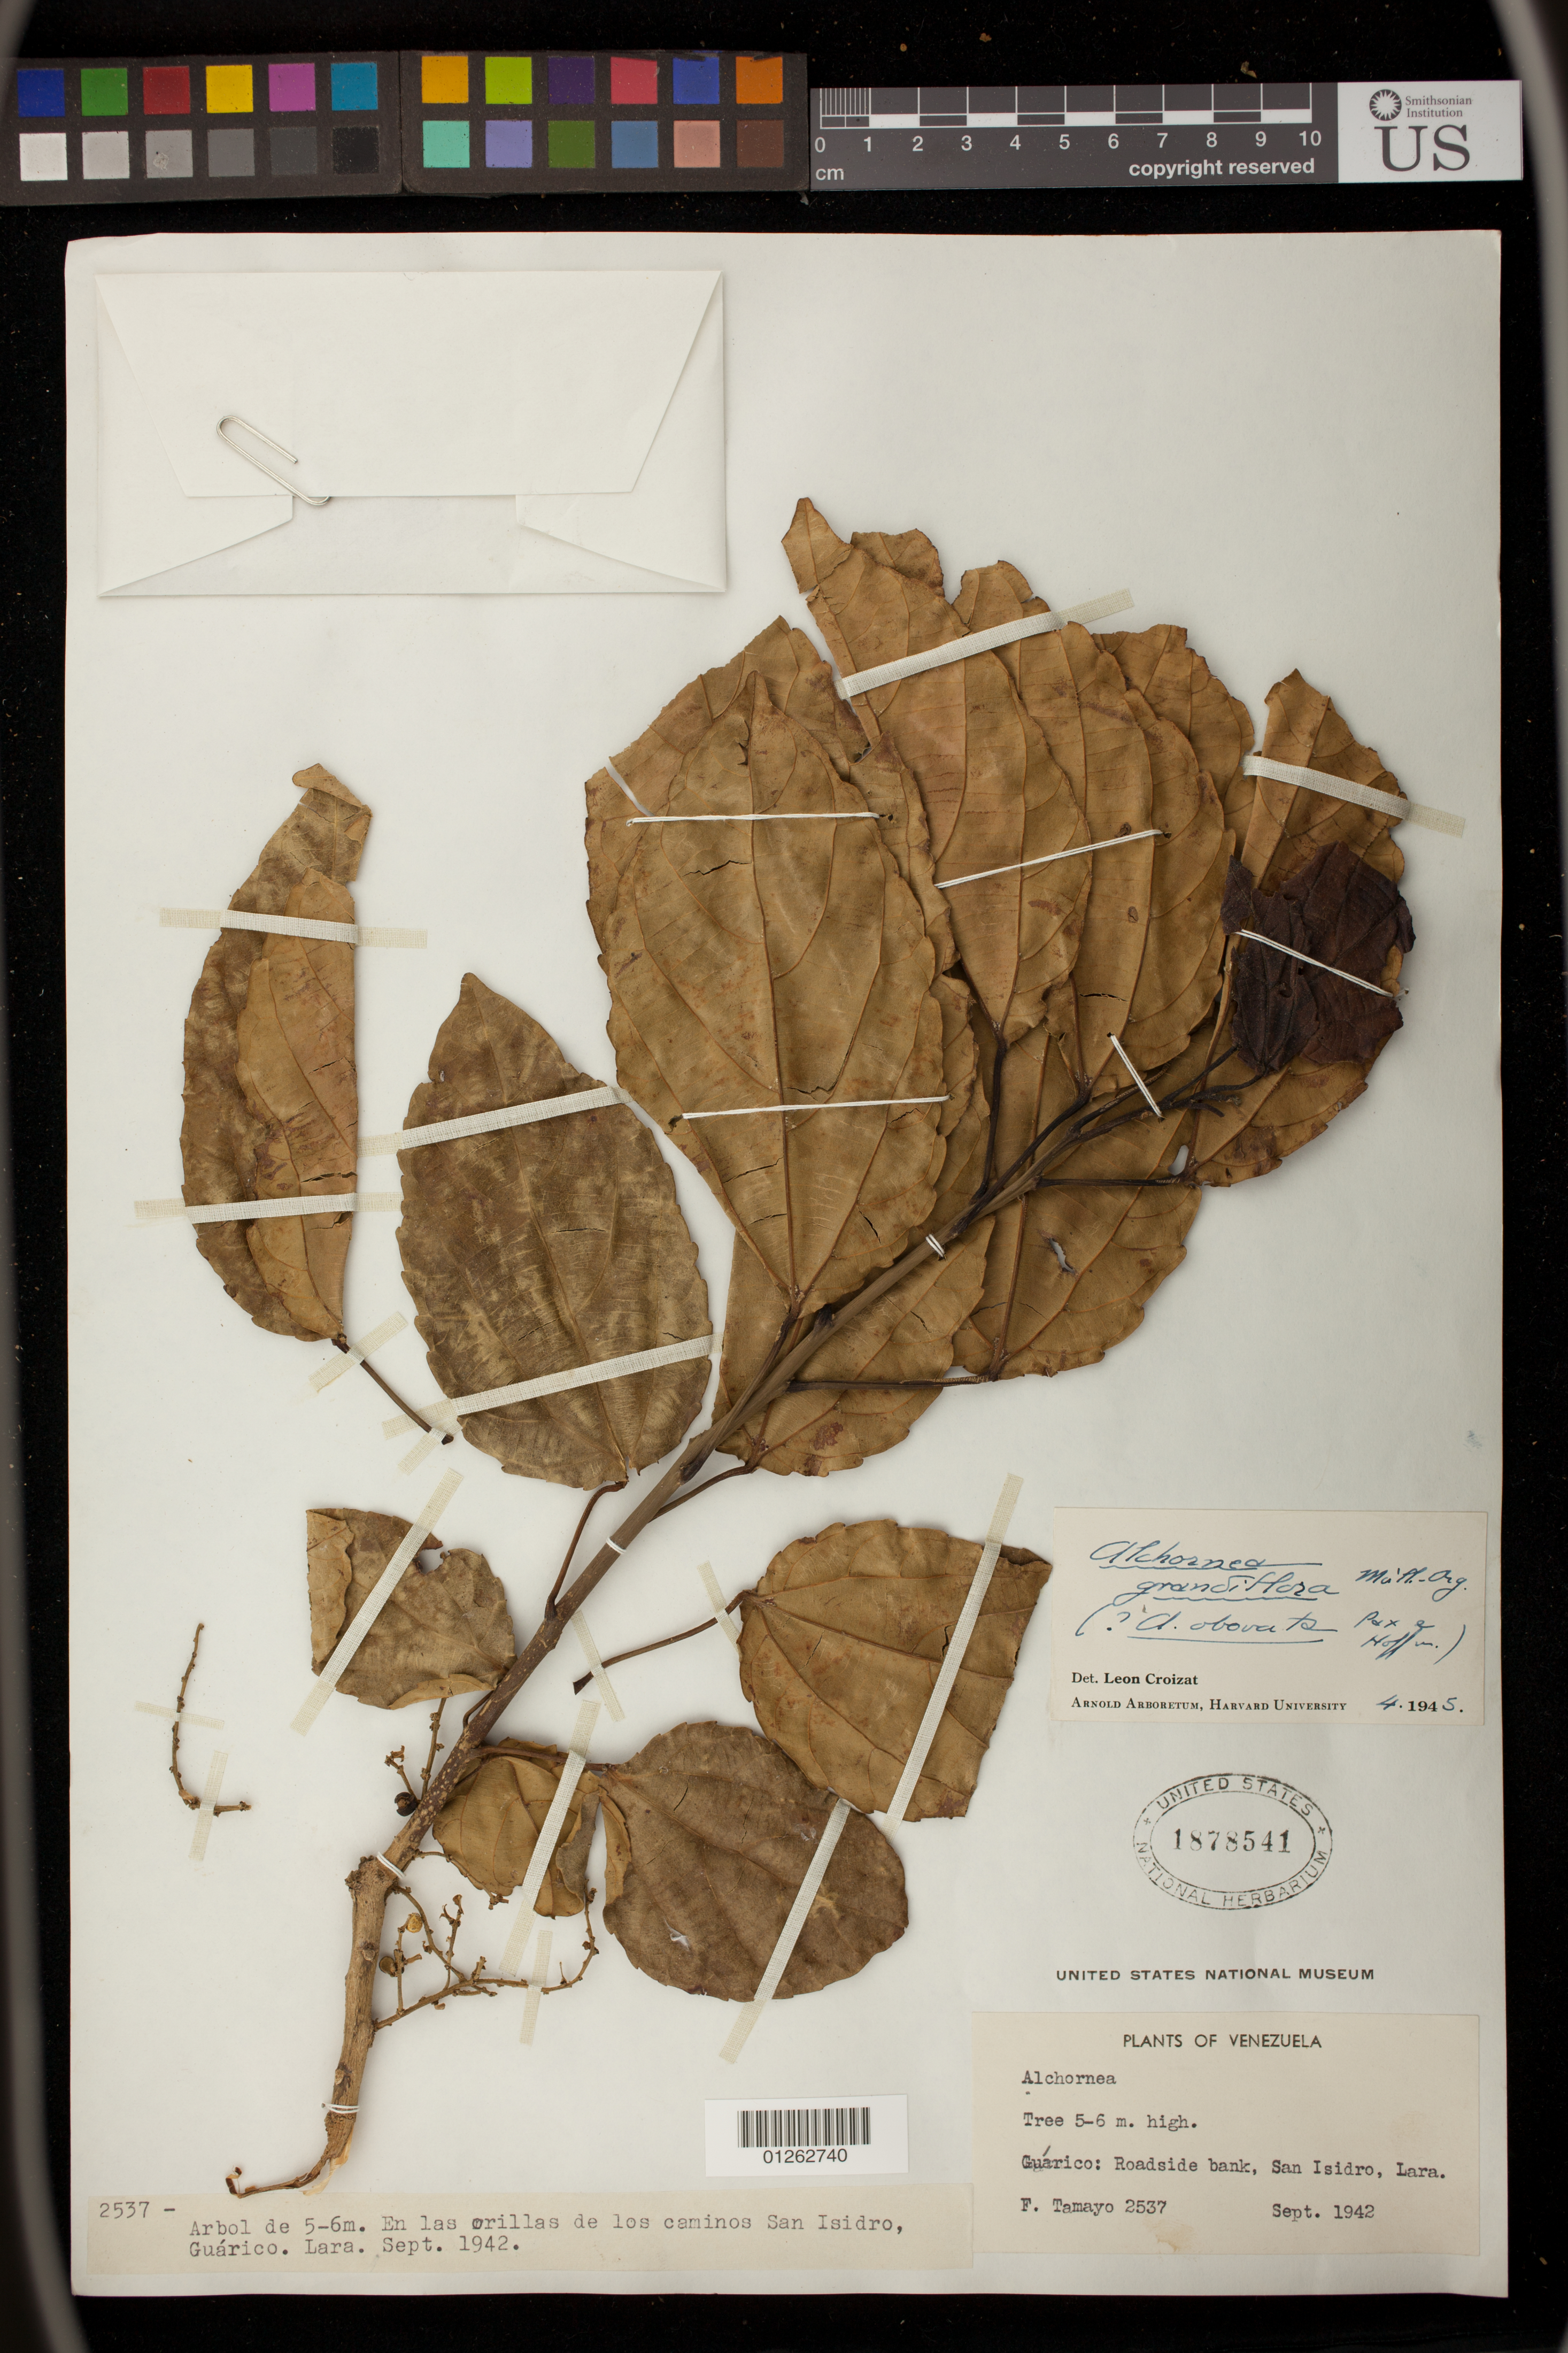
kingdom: Plantae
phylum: Tracheophyta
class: Magnoliopsida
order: Malpighiales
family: Euphorbiaceae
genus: Alchornea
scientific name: Alchornea grandiflora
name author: Müll. Arg.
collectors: F. Tamayo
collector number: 2537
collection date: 1942-09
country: Venezuela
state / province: Guárico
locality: Roadside bank, San Isidro, Lara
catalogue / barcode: US 1878541